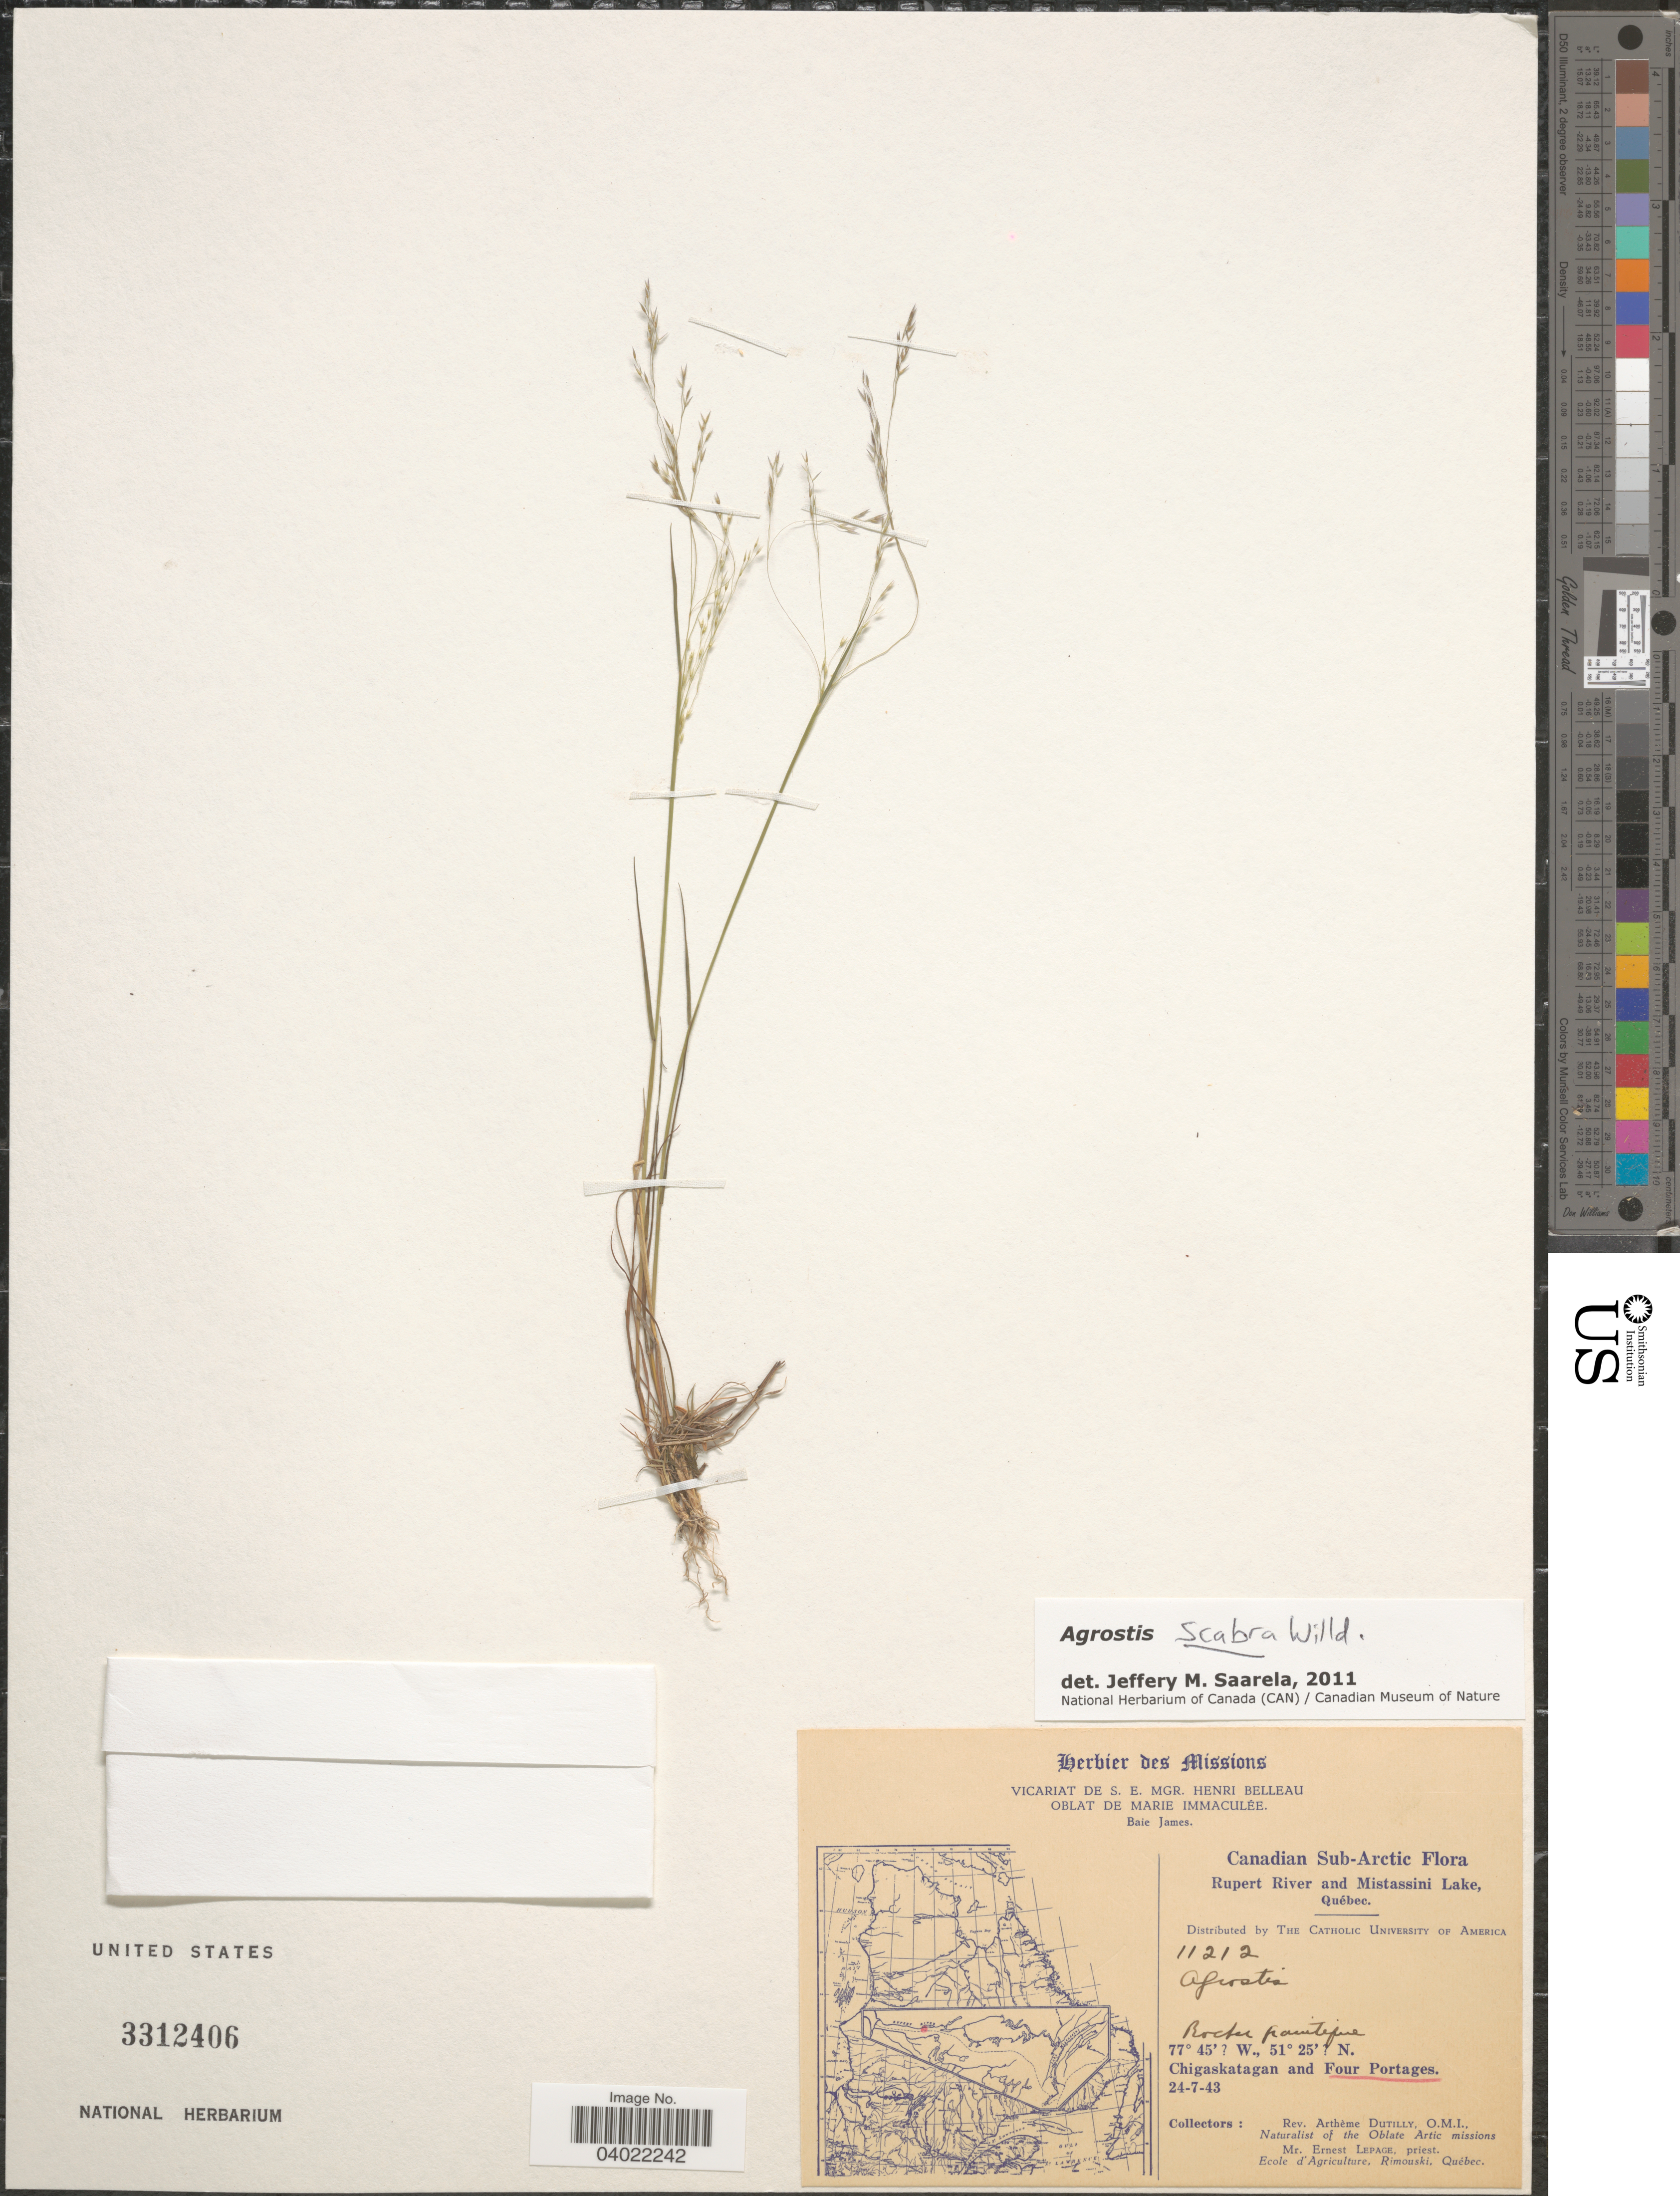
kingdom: Plantae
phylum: Tracheophyta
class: Liliopsida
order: Poales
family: Poaceae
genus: Agrostis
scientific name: Agrostis scabra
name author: Willd.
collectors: A. Dutilly & E. Lepage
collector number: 11212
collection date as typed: Transcribed d/m/y: 24/7/43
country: Canada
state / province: Quebec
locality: Canadian Sub-Arctic. Rupert River and Mistassini Lake. Four Portage.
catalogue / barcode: US 3312406